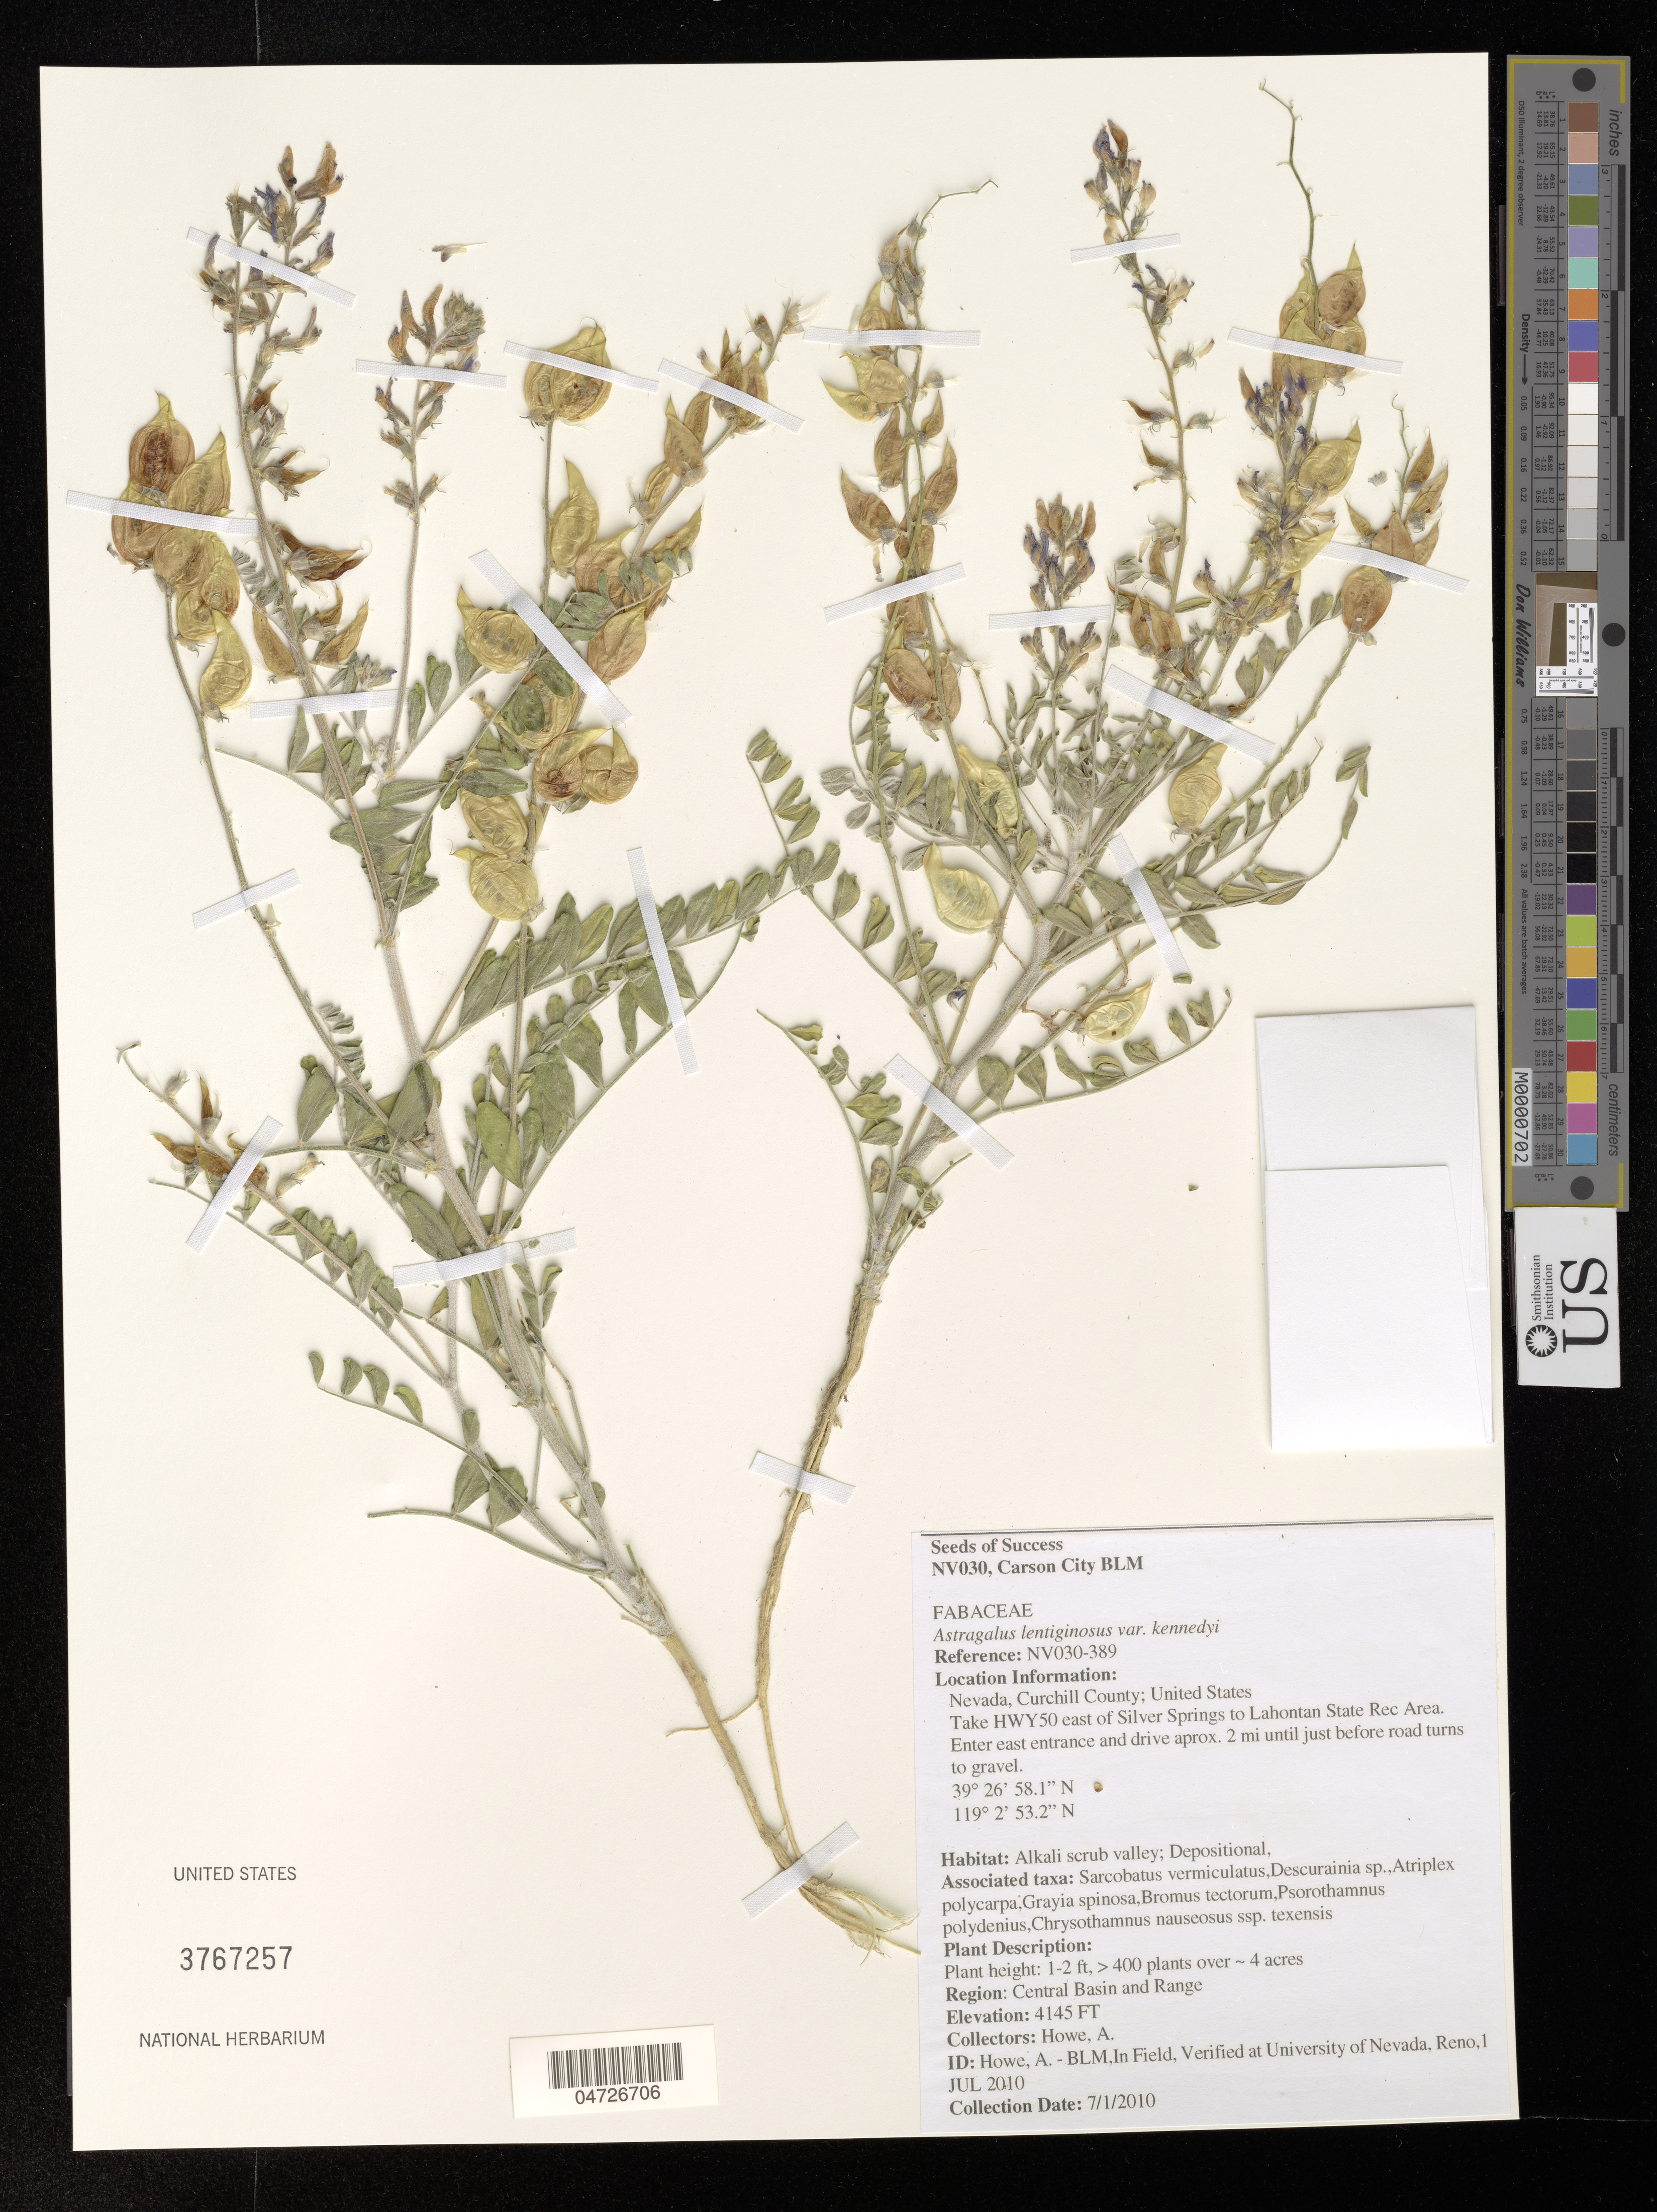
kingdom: Plantae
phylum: Tracheophyta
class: Magnoliopsida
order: Fabales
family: Fabaceae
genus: Astragalus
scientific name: Astragalus lentiginosus var. kennedyi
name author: (Rydb.) Barneby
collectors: A. Howe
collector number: NV030-389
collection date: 2010-01-07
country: United States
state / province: Nevada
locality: Churchill County. Take HWY50 east of Silver Springs to Lahontan State Rec Area. Enter east entrance and drive aprox. 2 mi until just before road turns to gravel.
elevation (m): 1263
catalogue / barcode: US 3767257